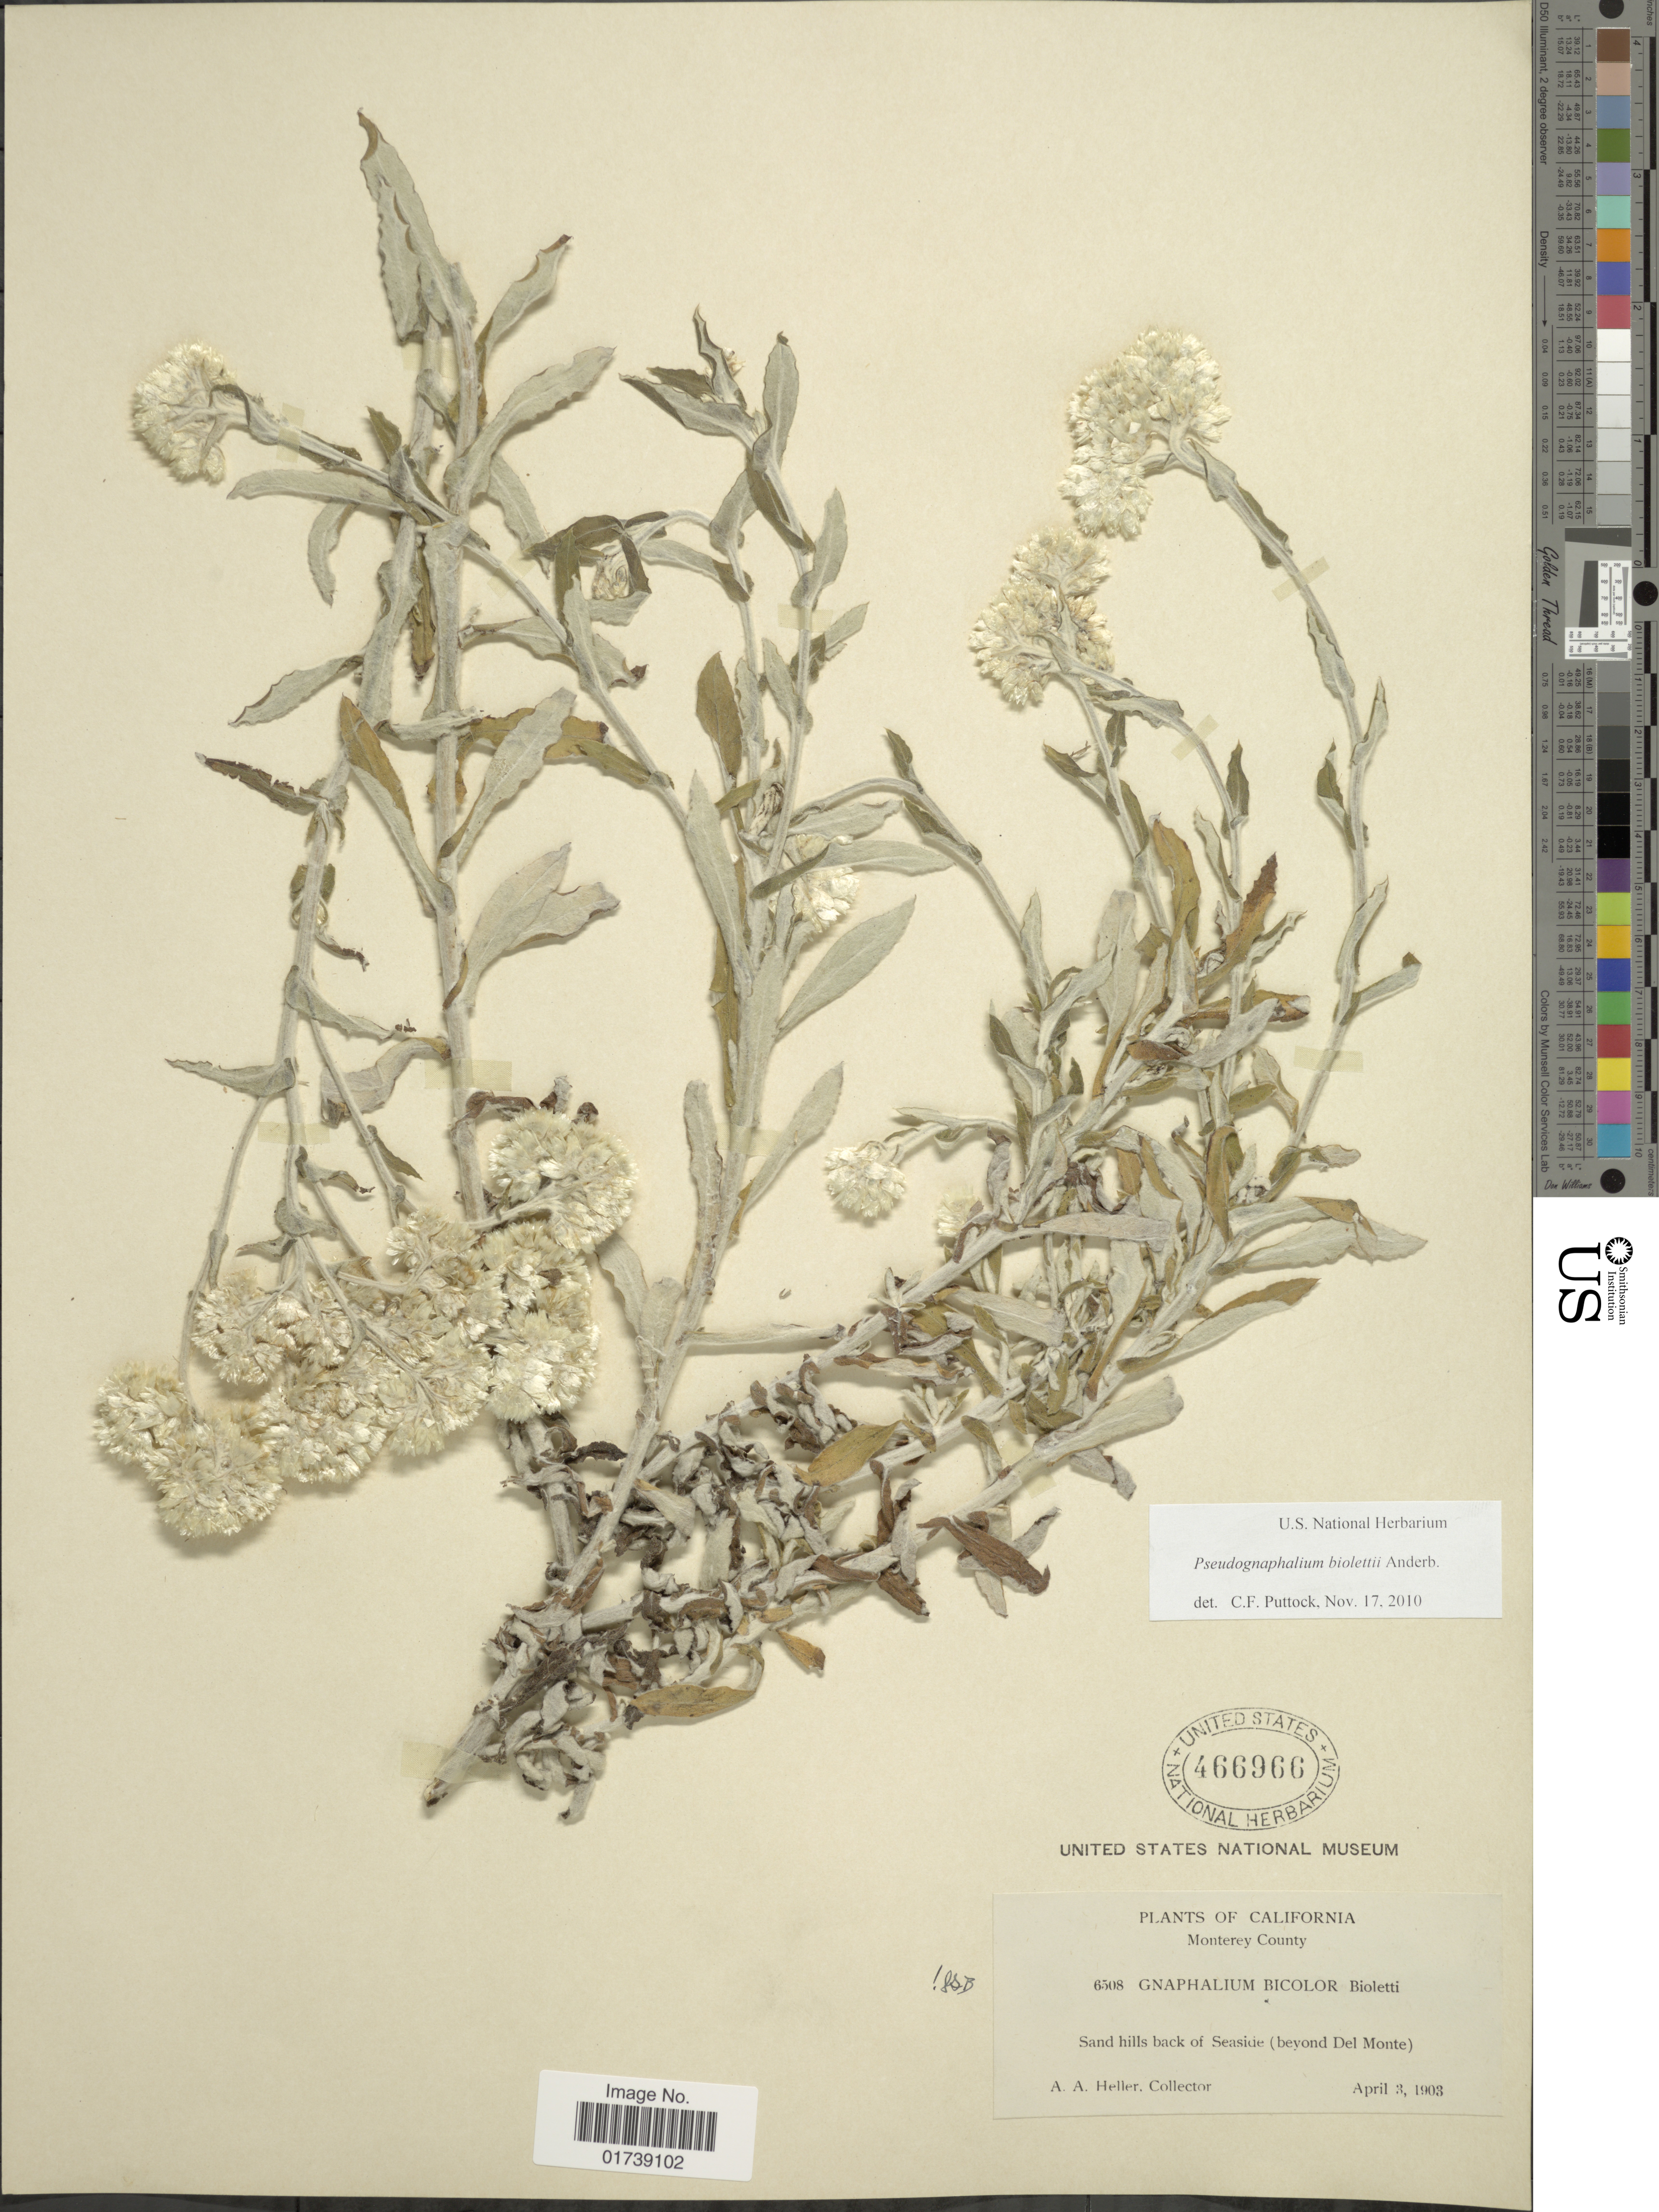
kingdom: Plantae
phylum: Tracheophyta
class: Magnoliopsida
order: Asterales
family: Asteraceae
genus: Pseudognaphalium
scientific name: Pseudognaphalium biolettii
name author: Anderb.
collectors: A. A. Heller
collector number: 6508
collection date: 1903-04-03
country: United States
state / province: California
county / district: Monterey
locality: Mnterey County, Sand hills back of Seaside (beyond Del Monte)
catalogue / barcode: US 466966